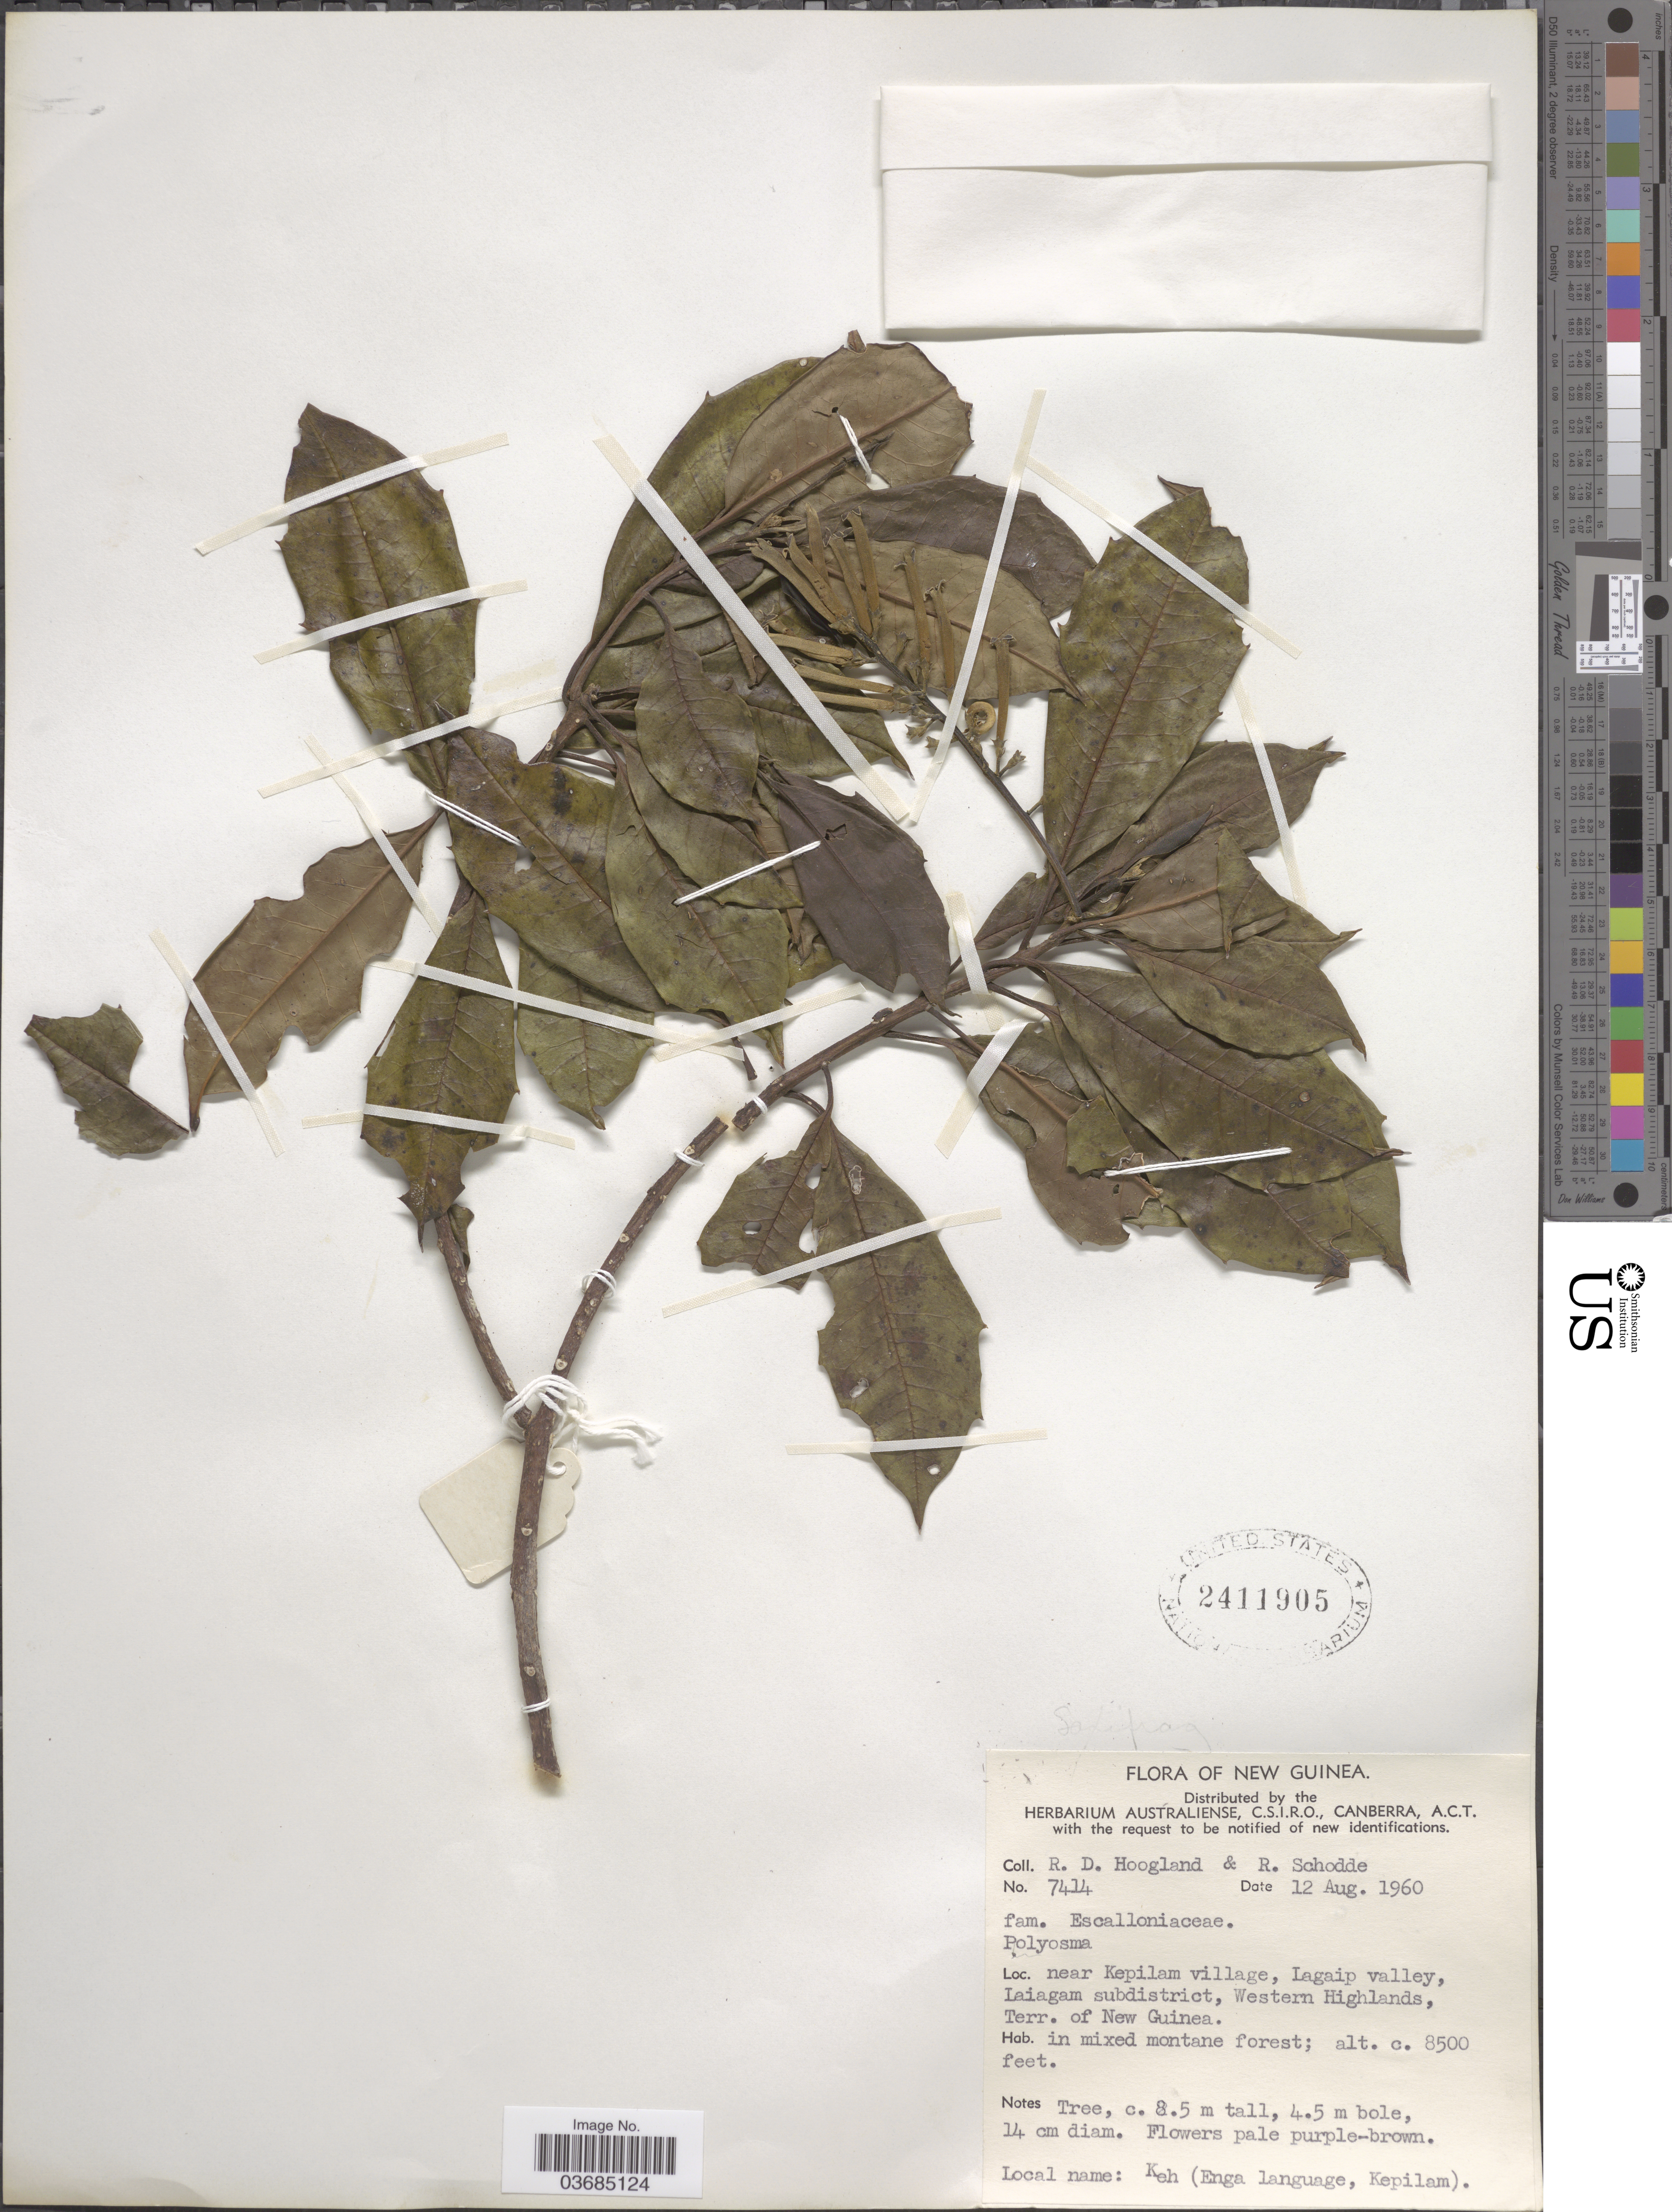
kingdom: Plantae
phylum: Tracheophyta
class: Magnoliopsida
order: Escalloniales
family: Escalloniaceae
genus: Polyosma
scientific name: Polyosma sp.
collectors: R. D. Hoogland & R. Schodde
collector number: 7414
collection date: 1960-08-12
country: Papua New Guinea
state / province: Western Highlands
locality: New Guinea. Near Kepilam village, Lagaip valley, Laiagam subdistrict, Terr. of New Guinea.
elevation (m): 2591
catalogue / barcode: US 2411905